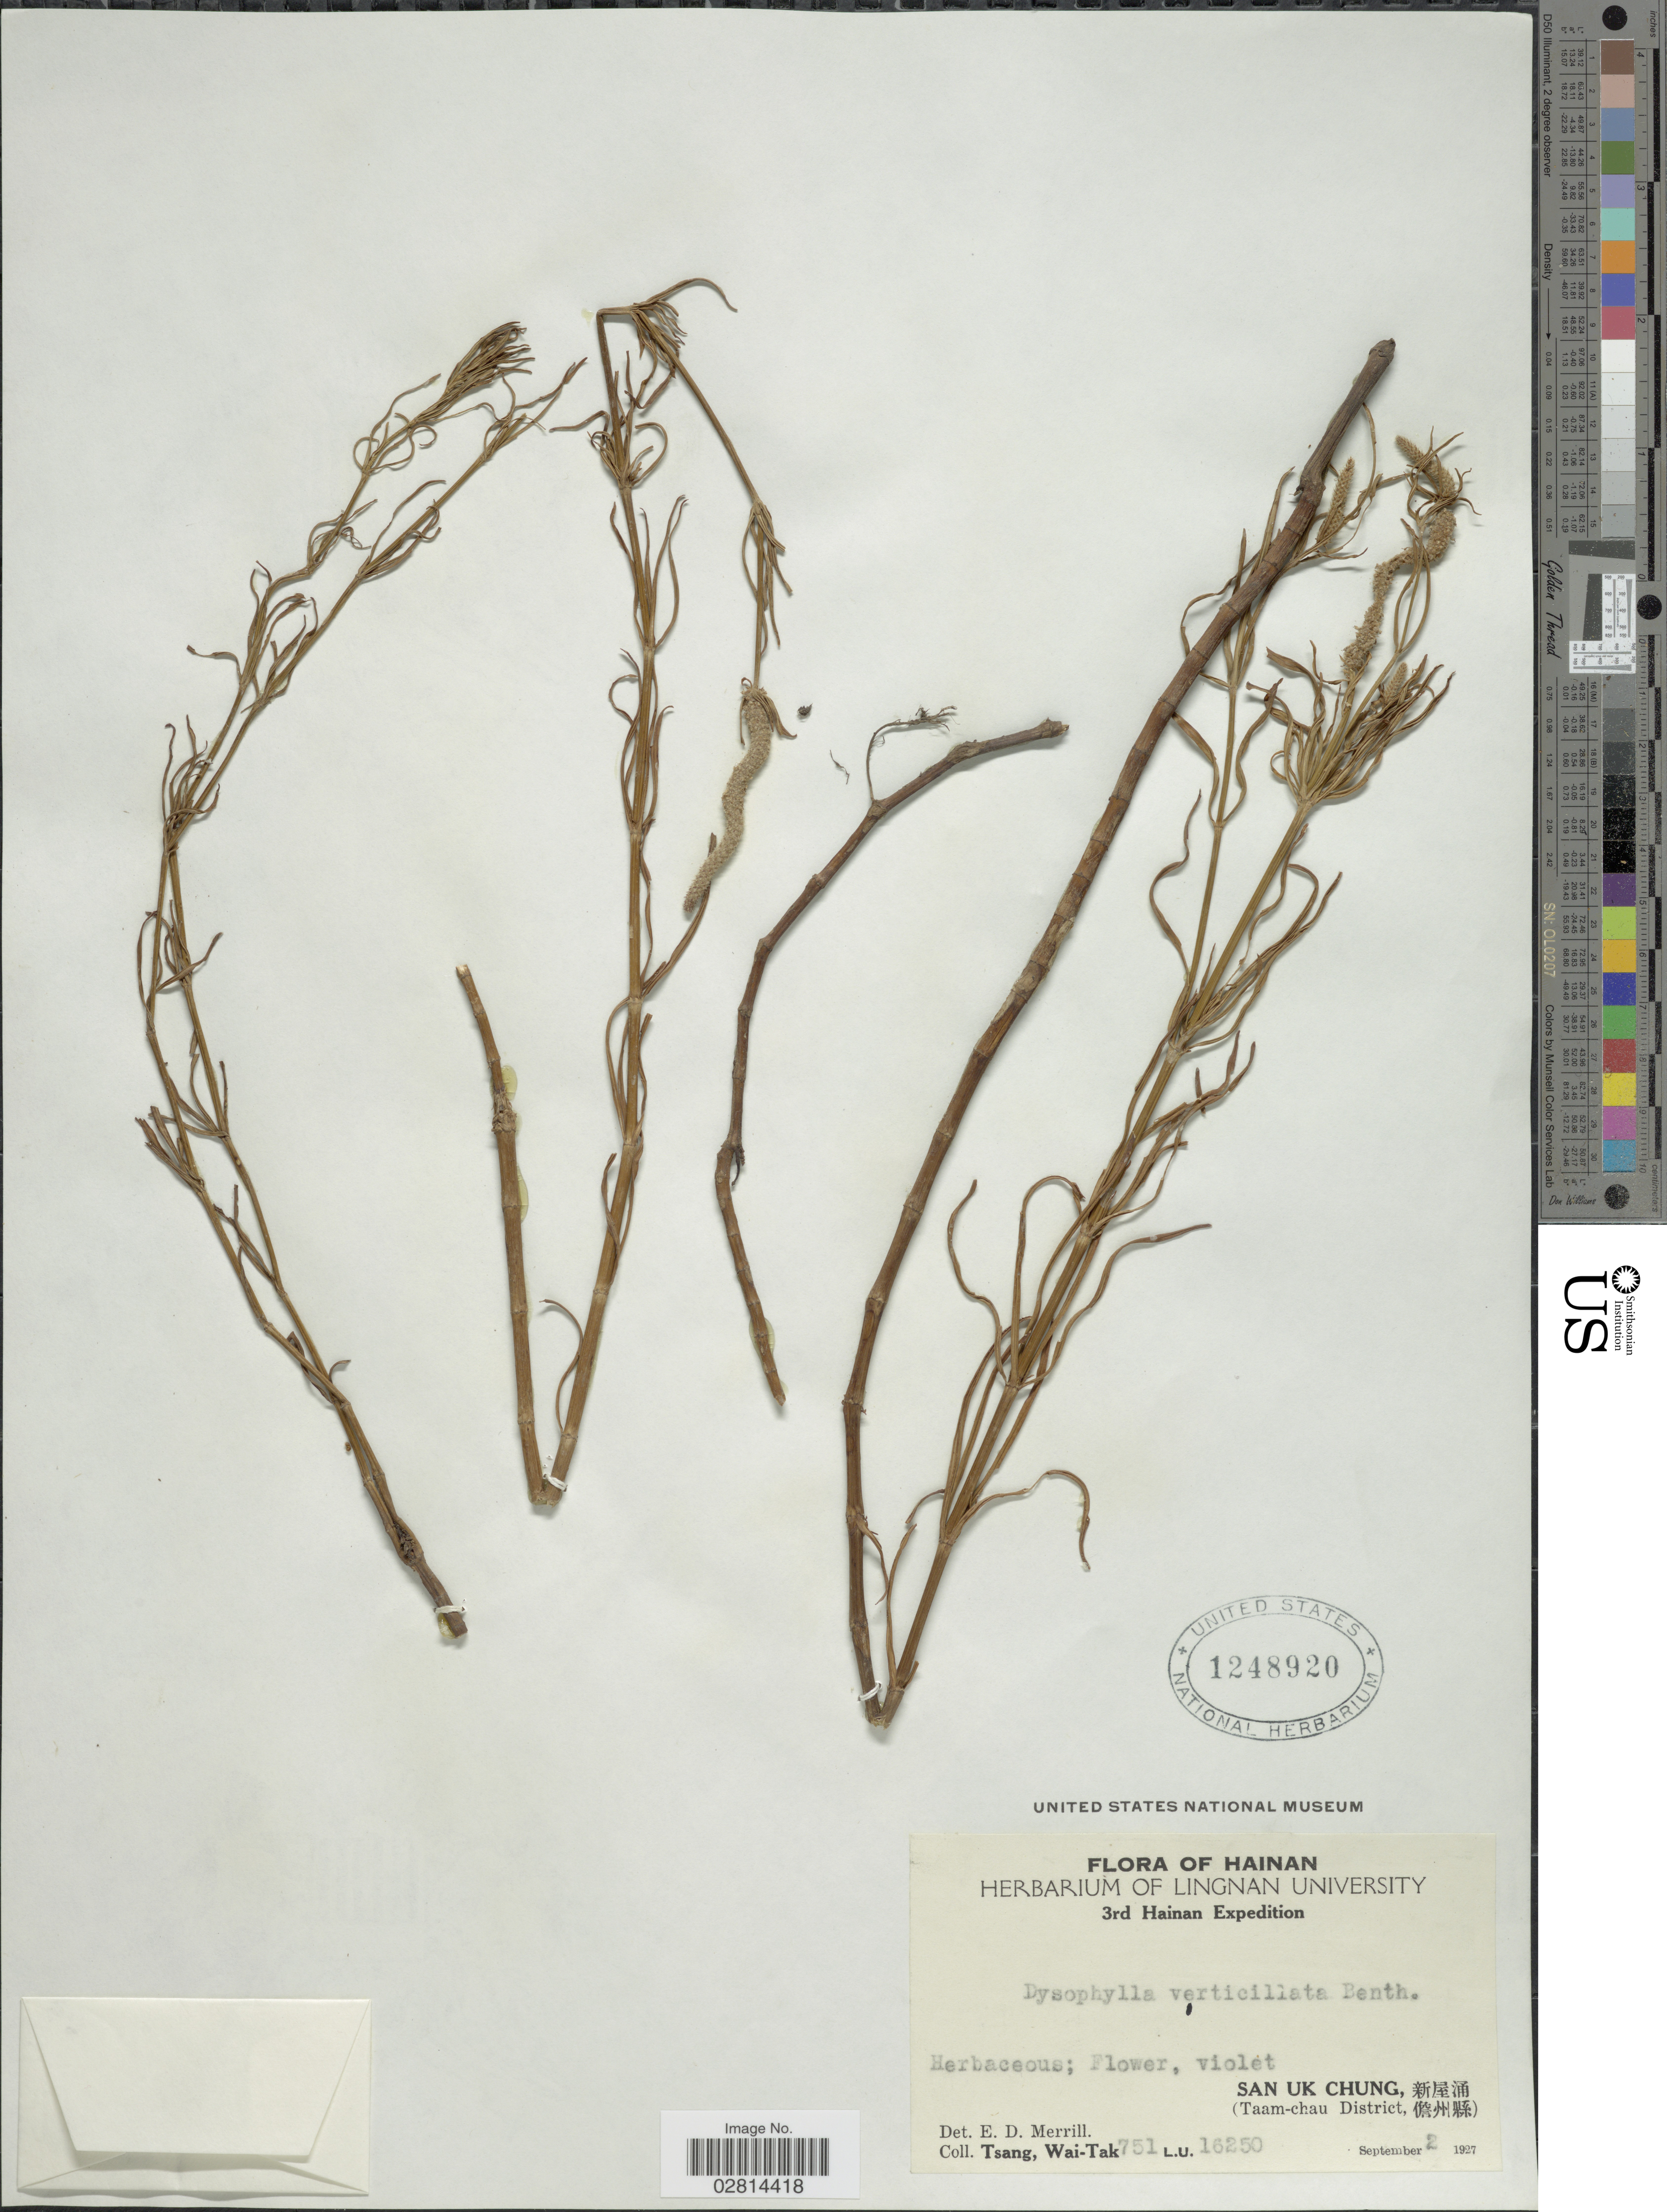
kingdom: Plantae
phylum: Tracheophyta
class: Magnoliopsida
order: Lamiales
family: Lamiaceae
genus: Pogostemon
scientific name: Pogostemon stellatus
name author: (Lour.) Kuntze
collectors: W. T. Tsang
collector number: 751L.U.16250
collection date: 1927-09-02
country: China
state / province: Hainan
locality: San Uk Chung (Taam-chau District.)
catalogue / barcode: US 1248920